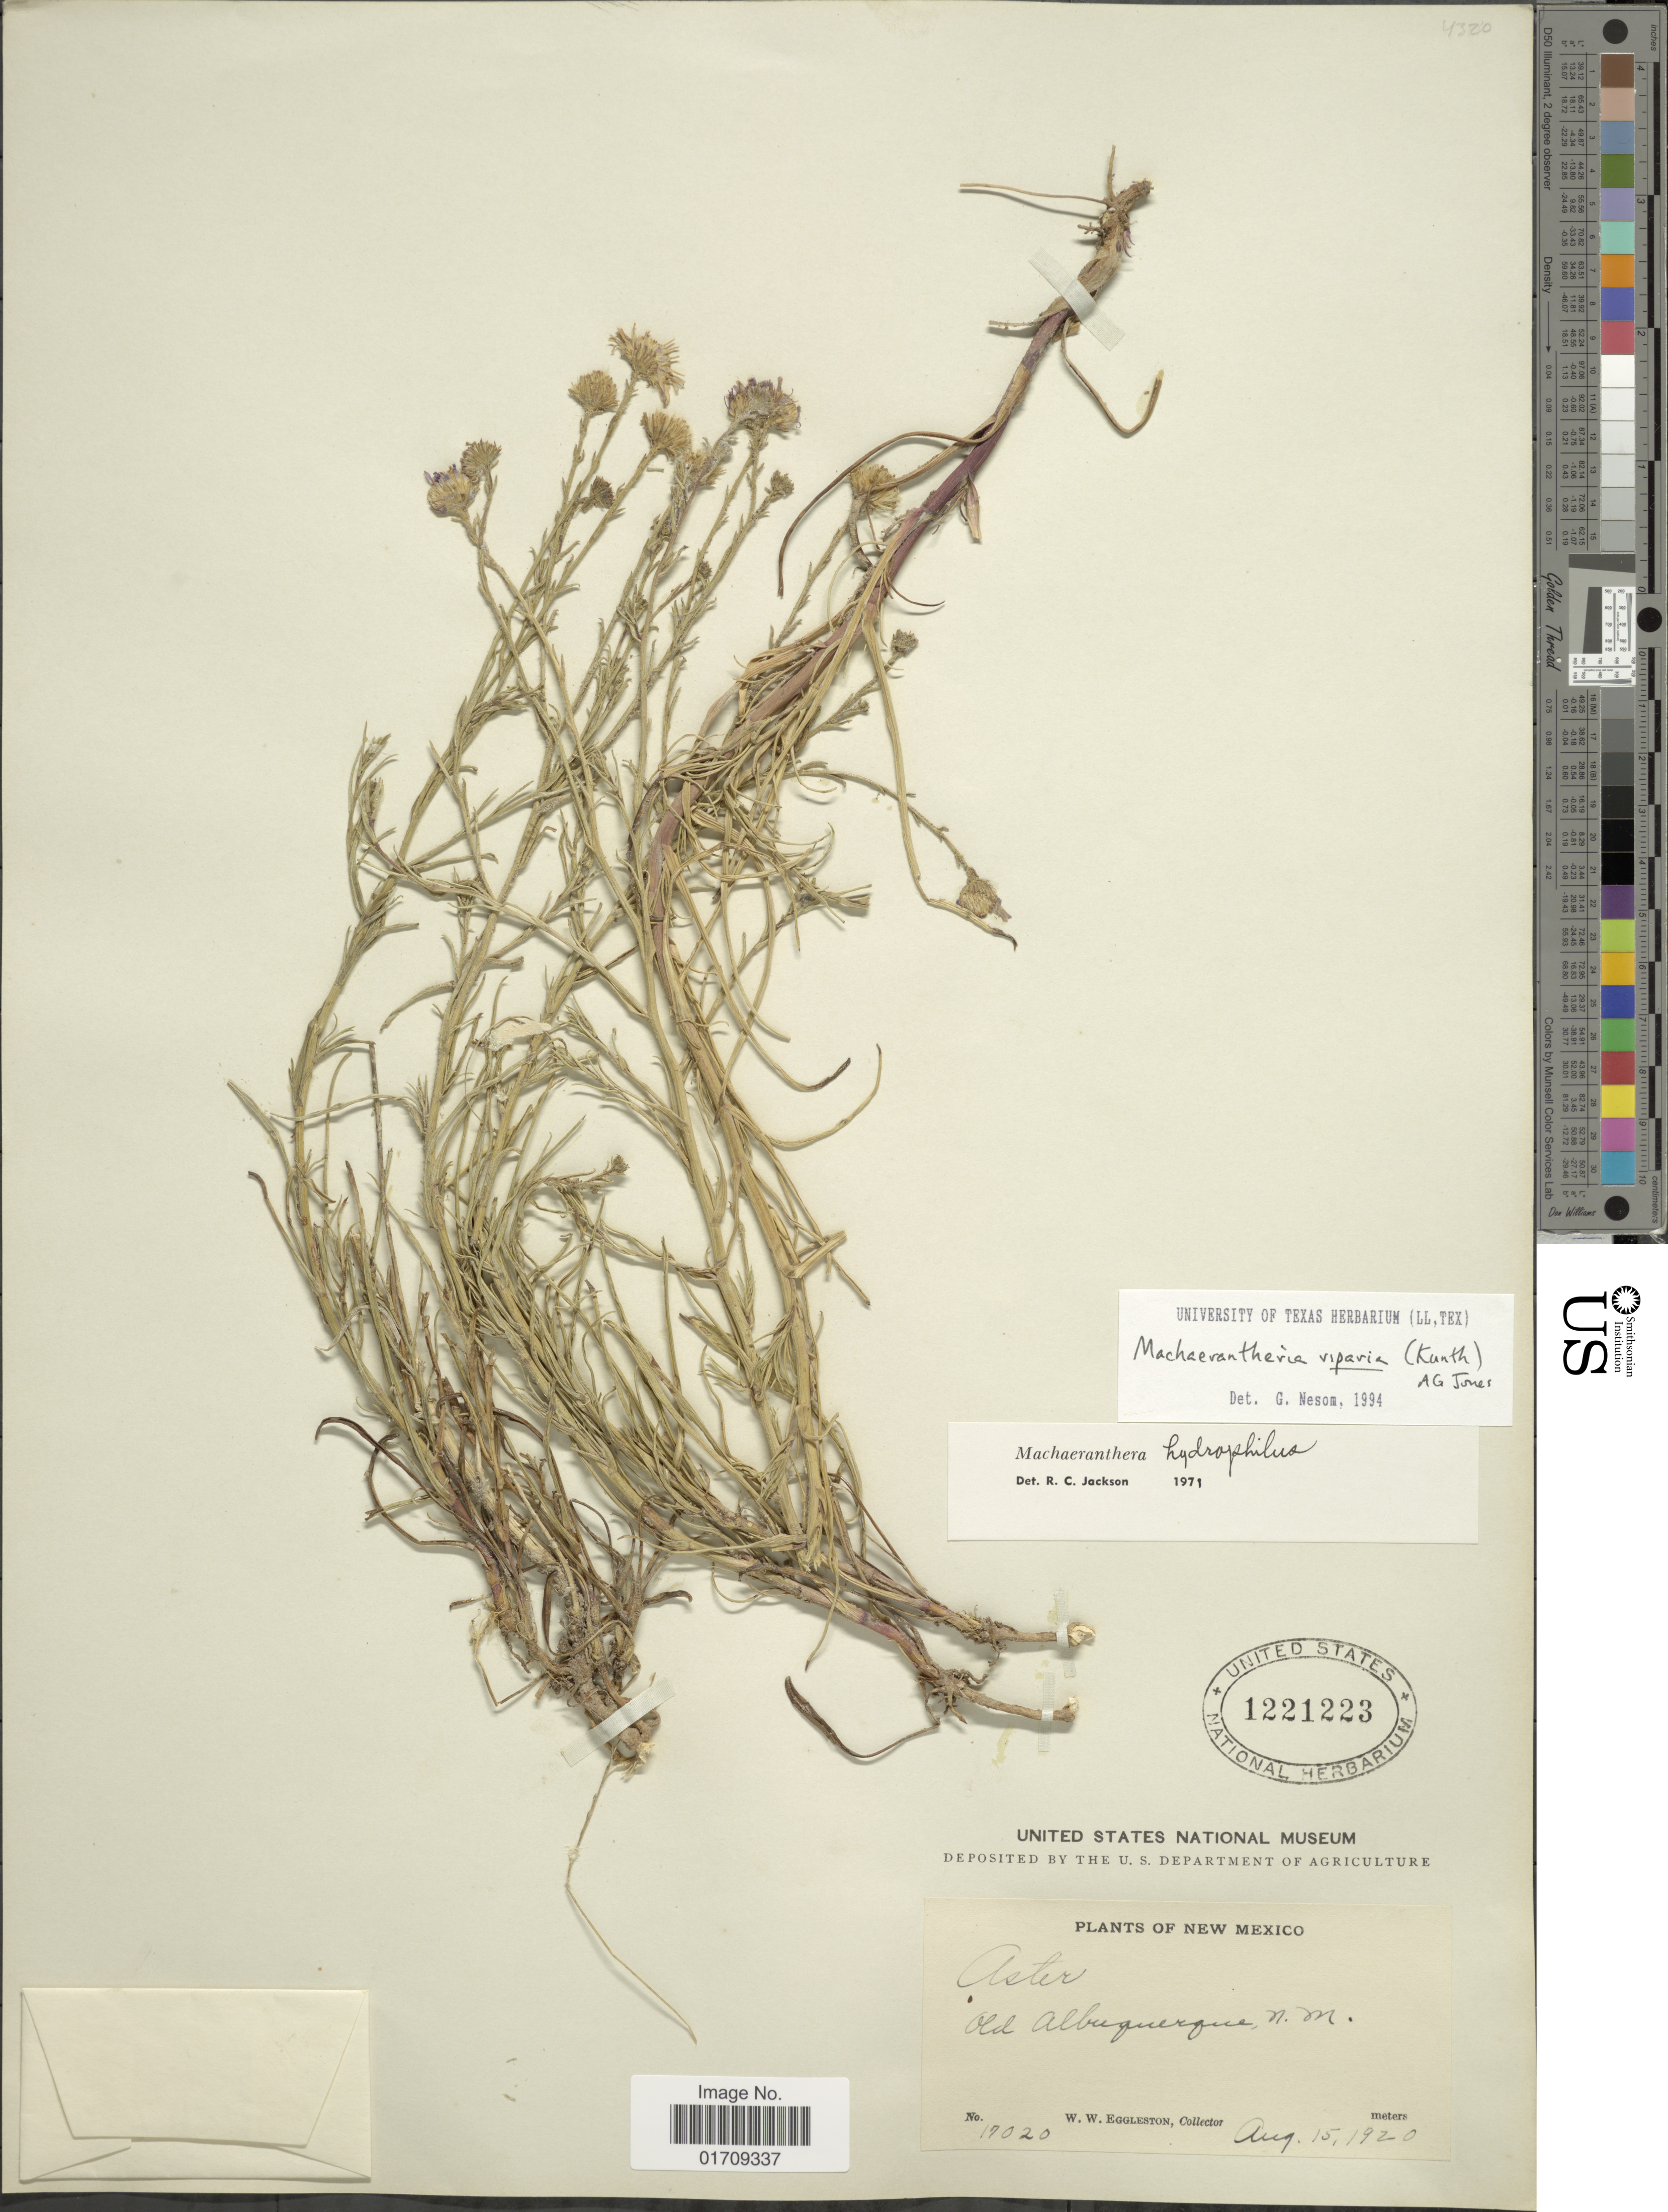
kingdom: Plantae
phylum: Tracheophyta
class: Magnoliopsida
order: Asterales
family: Asteraceae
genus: Machaeranthera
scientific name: Machaeranthera riparia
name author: (Kunth) A.G. Jones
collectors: W. W. Eggleston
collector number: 17020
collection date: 1920-08-15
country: United States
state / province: New Mexico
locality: Old Albuquerque, N. M.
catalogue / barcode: US 1221223